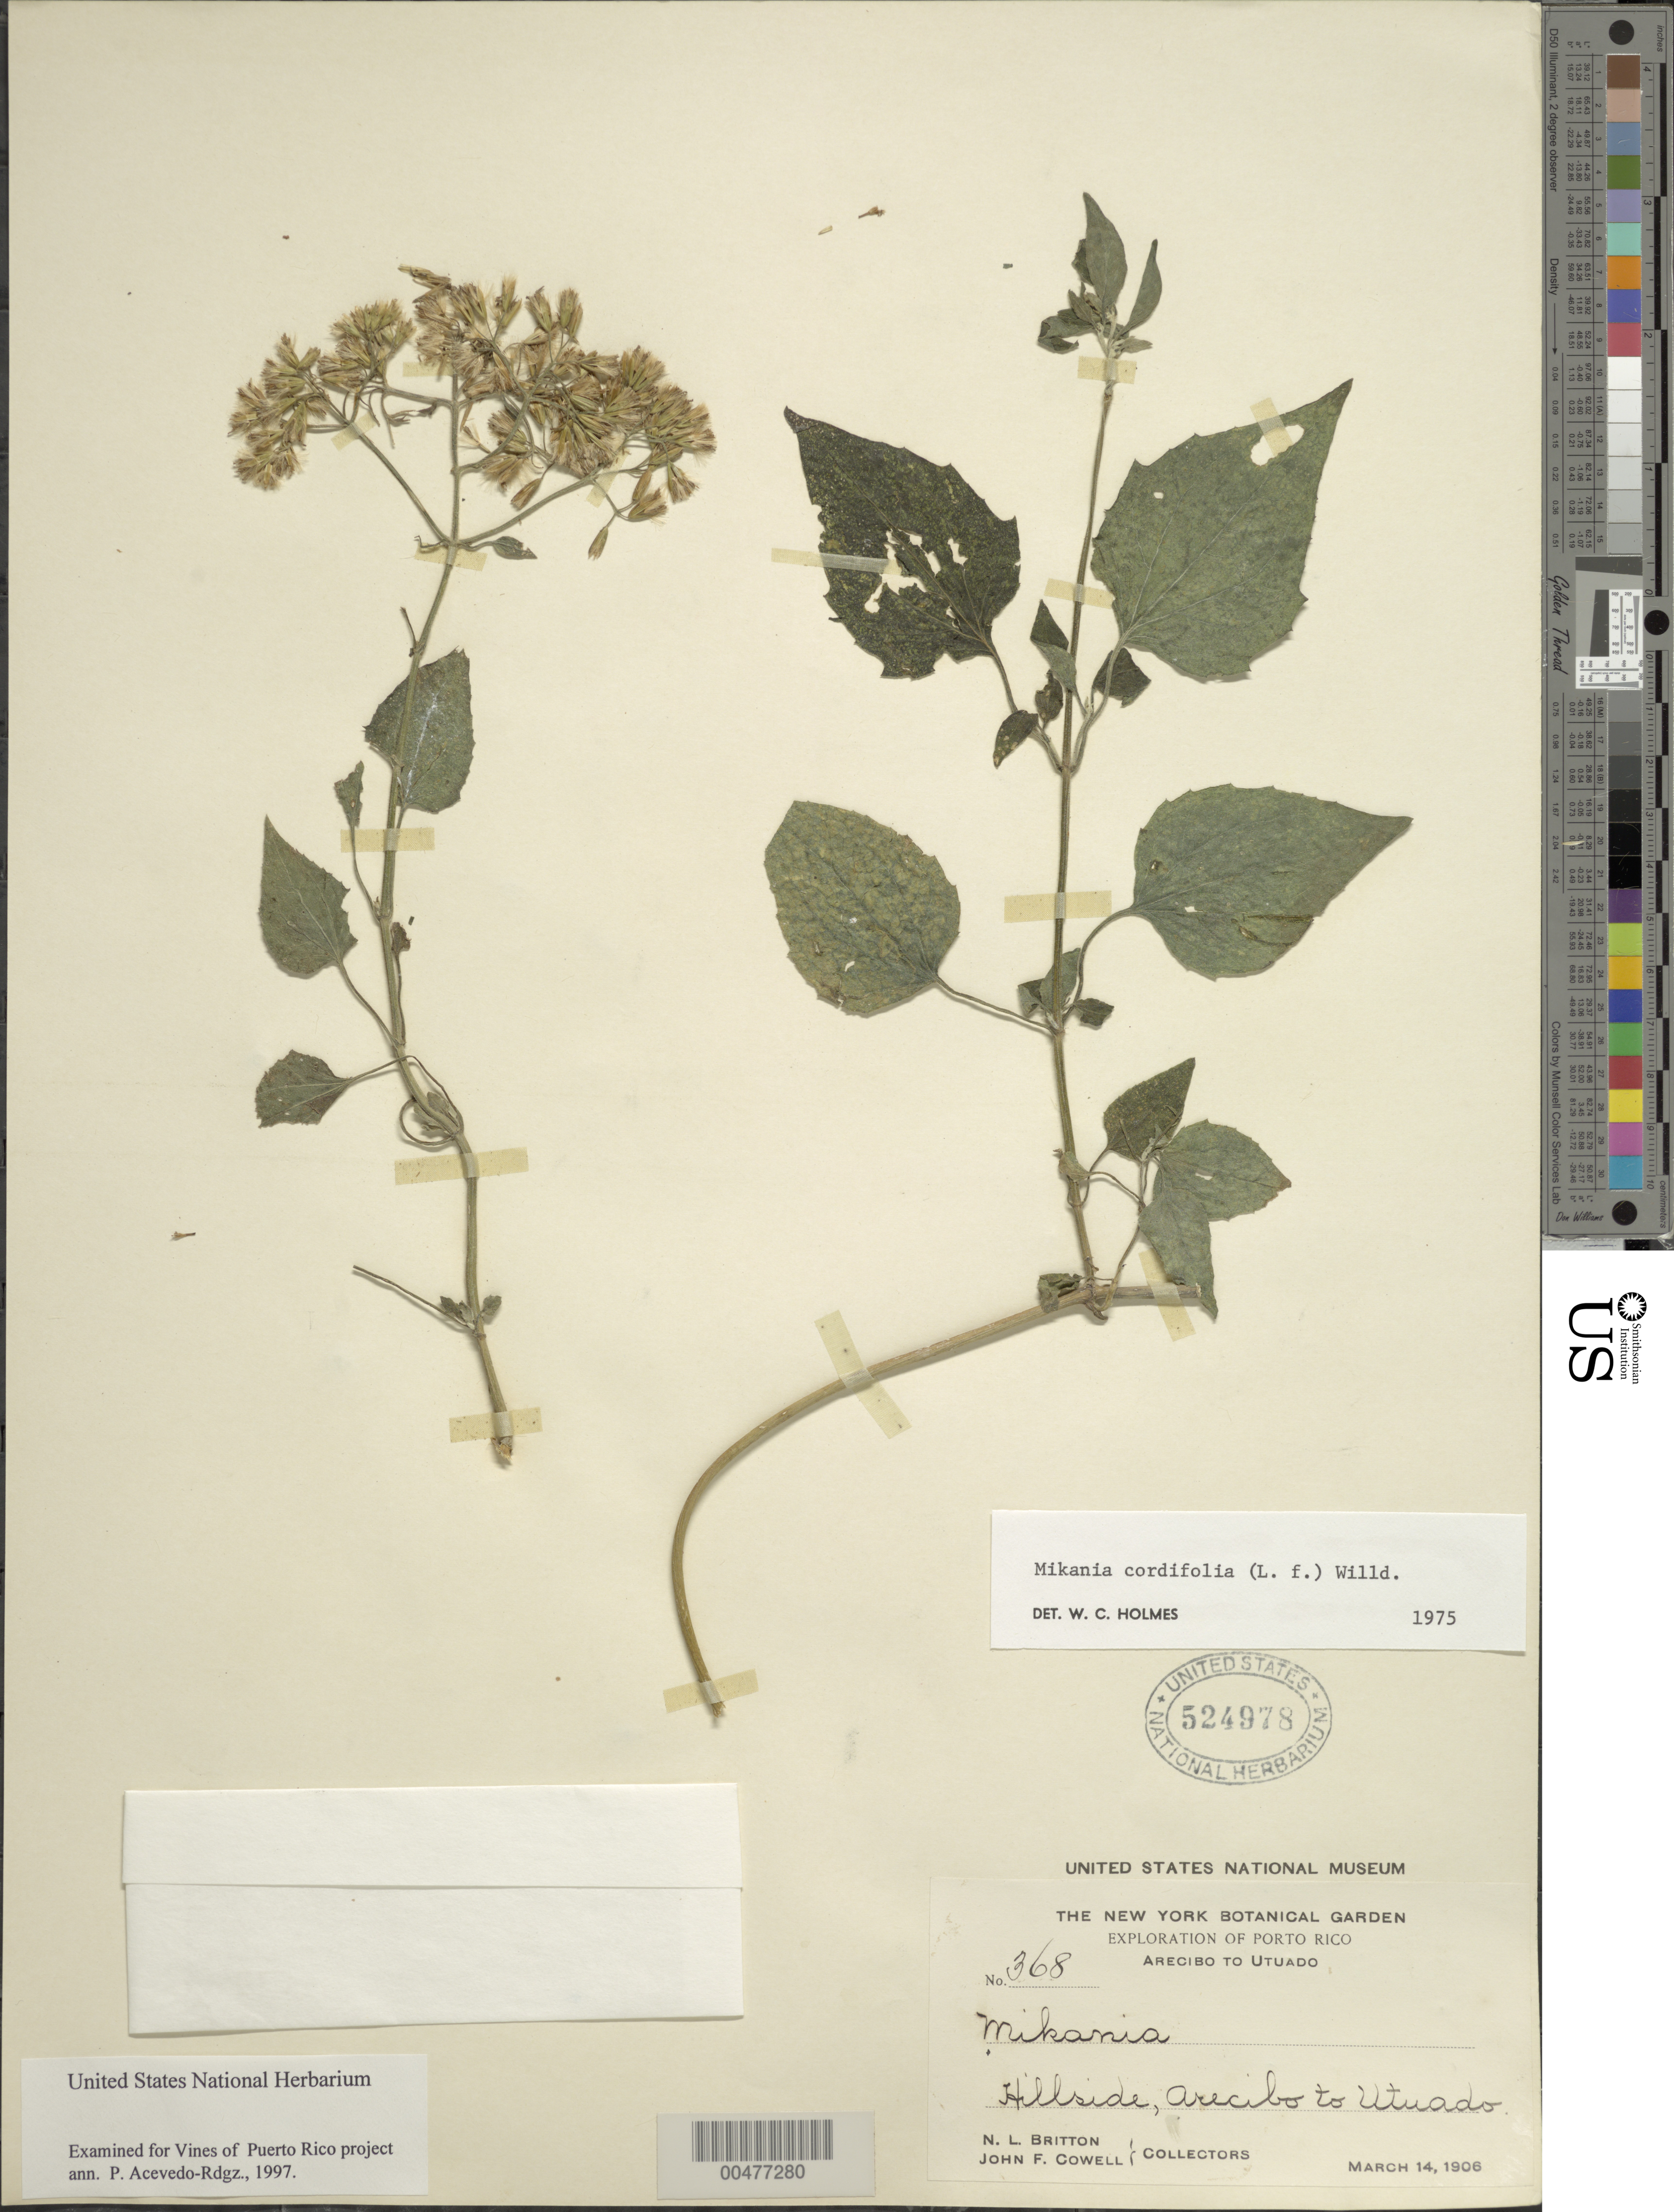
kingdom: Plantae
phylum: Tracheophyta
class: Magnoliopsida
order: Asterales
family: Asteraceae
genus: Mikania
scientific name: Mikania cordifolia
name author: Kunth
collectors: N. Britton & J. F. Cowell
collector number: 368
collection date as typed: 14 Mar 1906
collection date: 1906-03-14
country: Puerto Rico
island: Greater Antilles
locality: Arecibo to Utuado. Hillside.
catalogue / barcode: US 524978